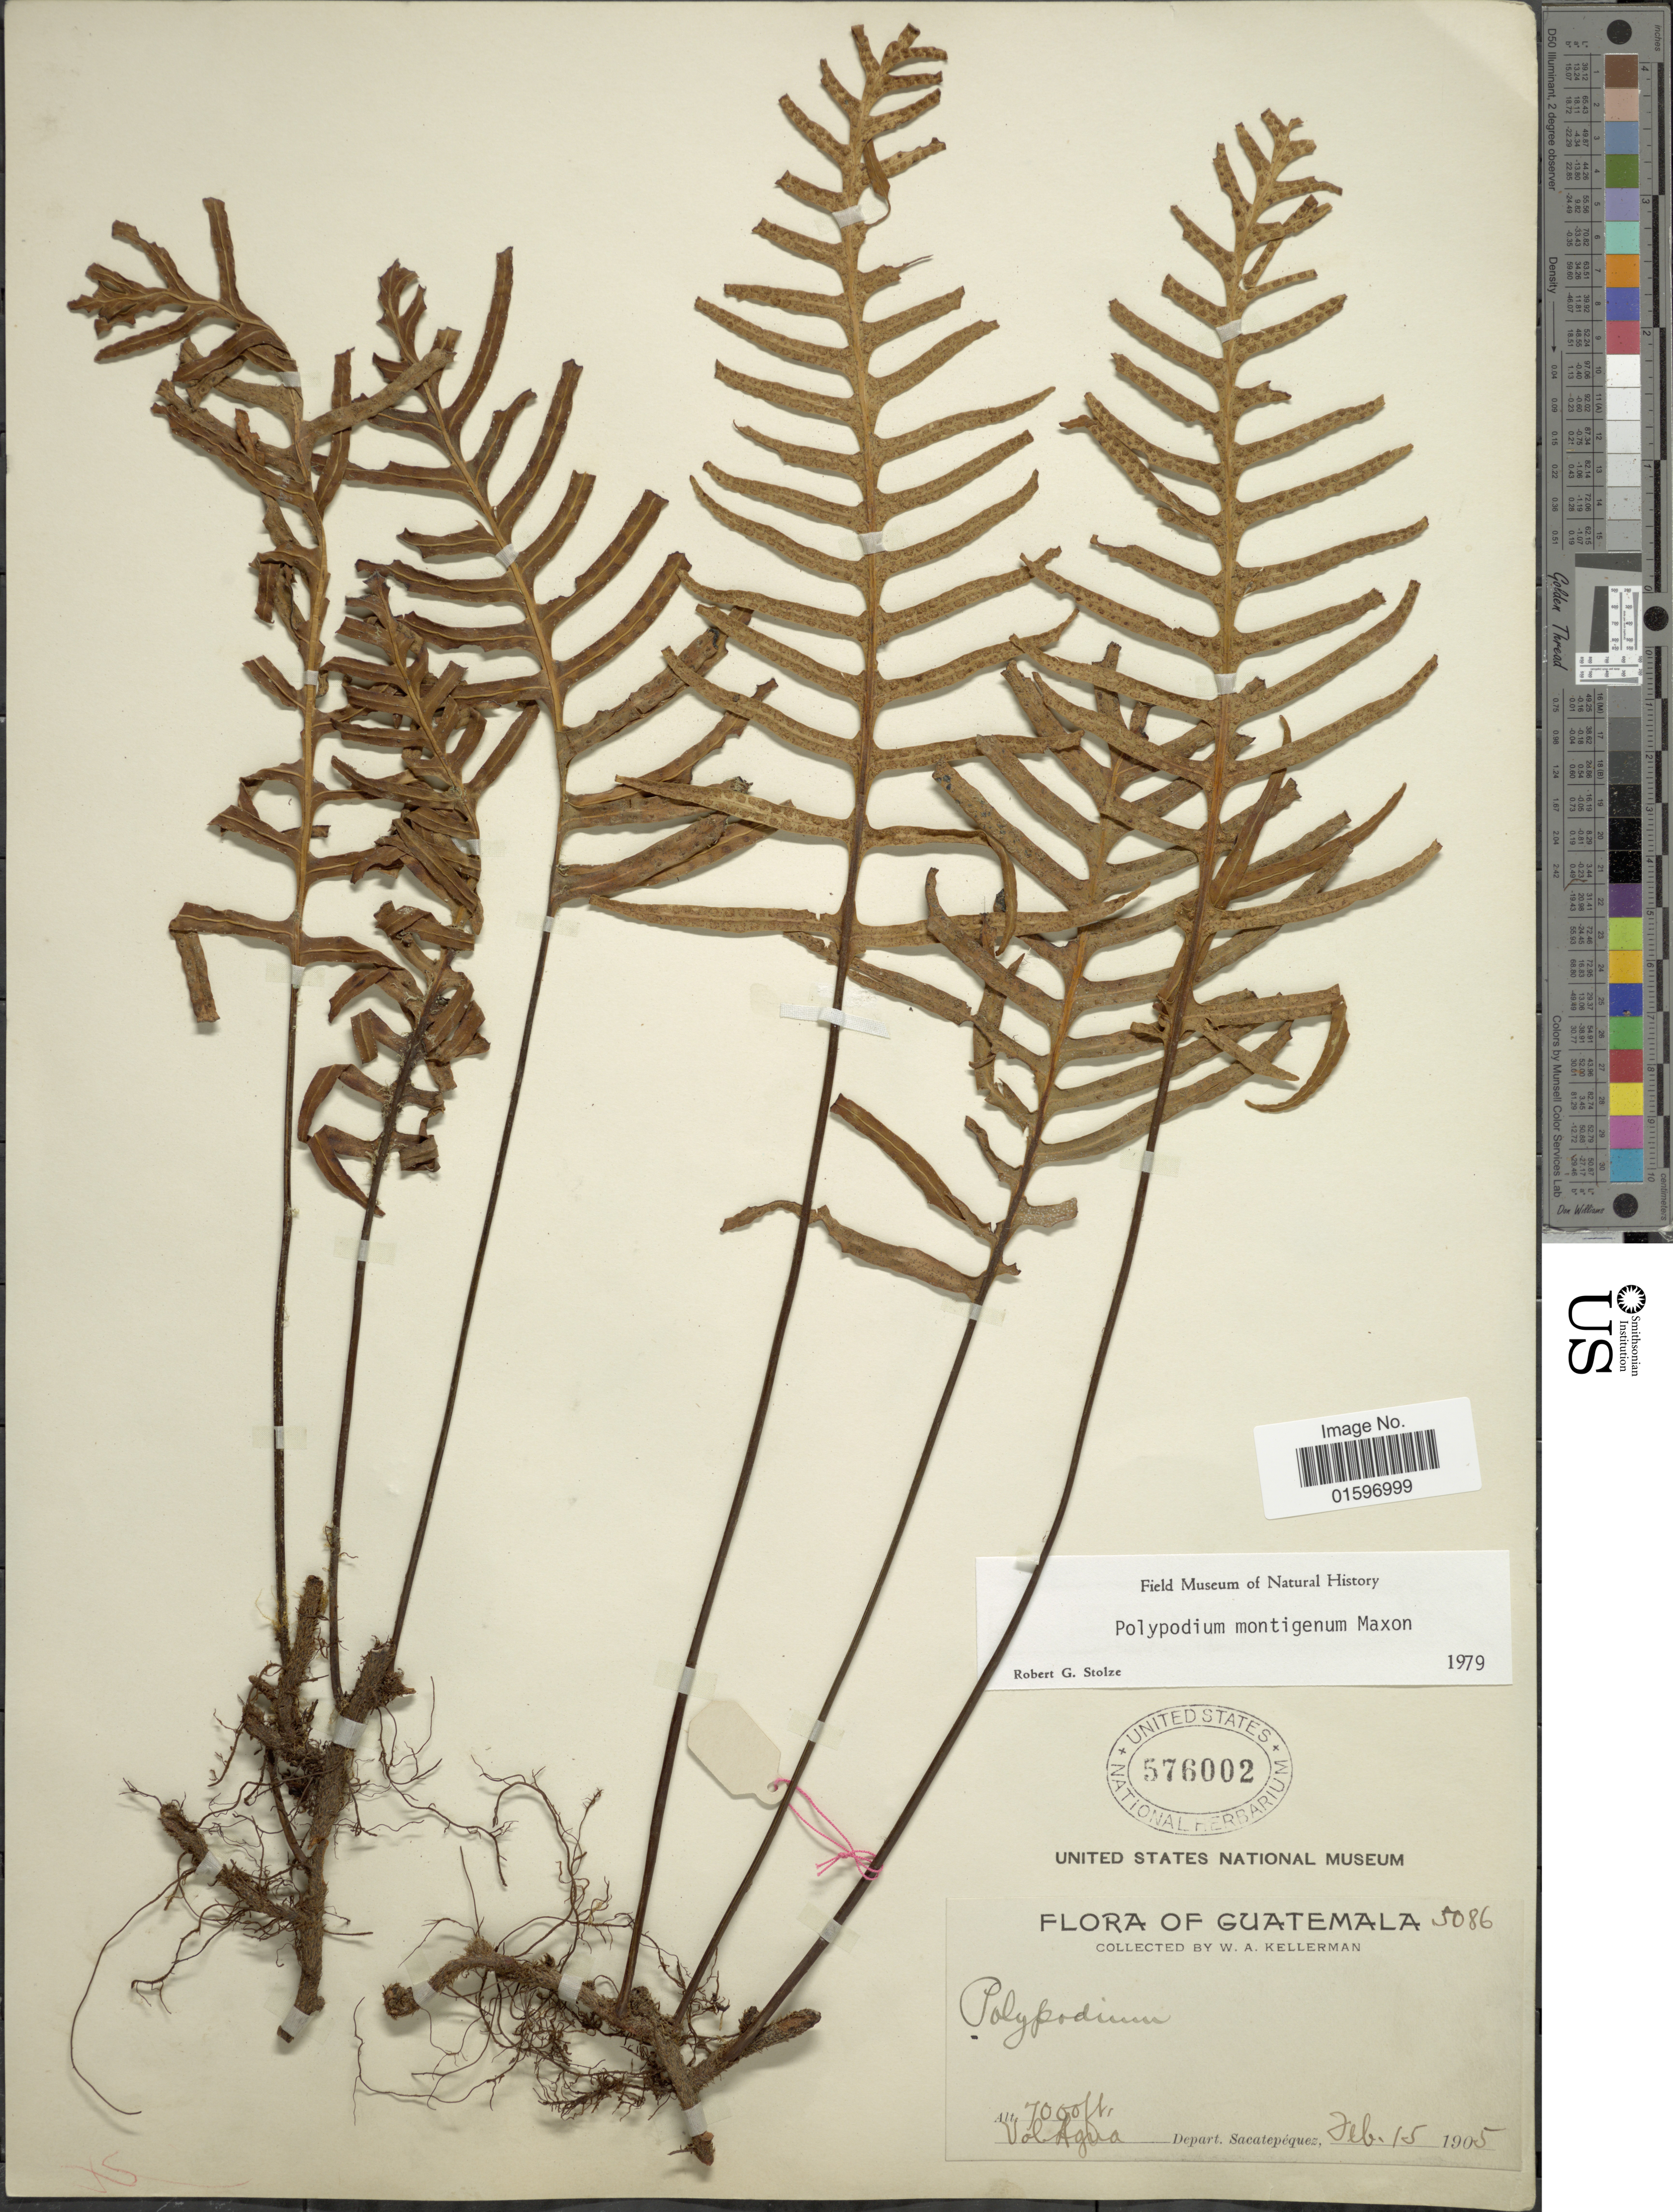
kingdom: Plantae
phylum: Tracheophyta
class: Polypodiopsida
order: Polypodiales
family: Polypodiaceae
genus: Pleopeltis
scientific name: Pleopeltis alansmithii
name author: (R.C. Moran)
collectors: W. Kellerman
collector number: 5086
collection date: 1905-02-15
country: Guatemala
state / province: Sacatepéquez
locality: Vol. Agua. Depart. Sacatepéquez.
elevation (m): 2134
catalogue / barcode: US 576002